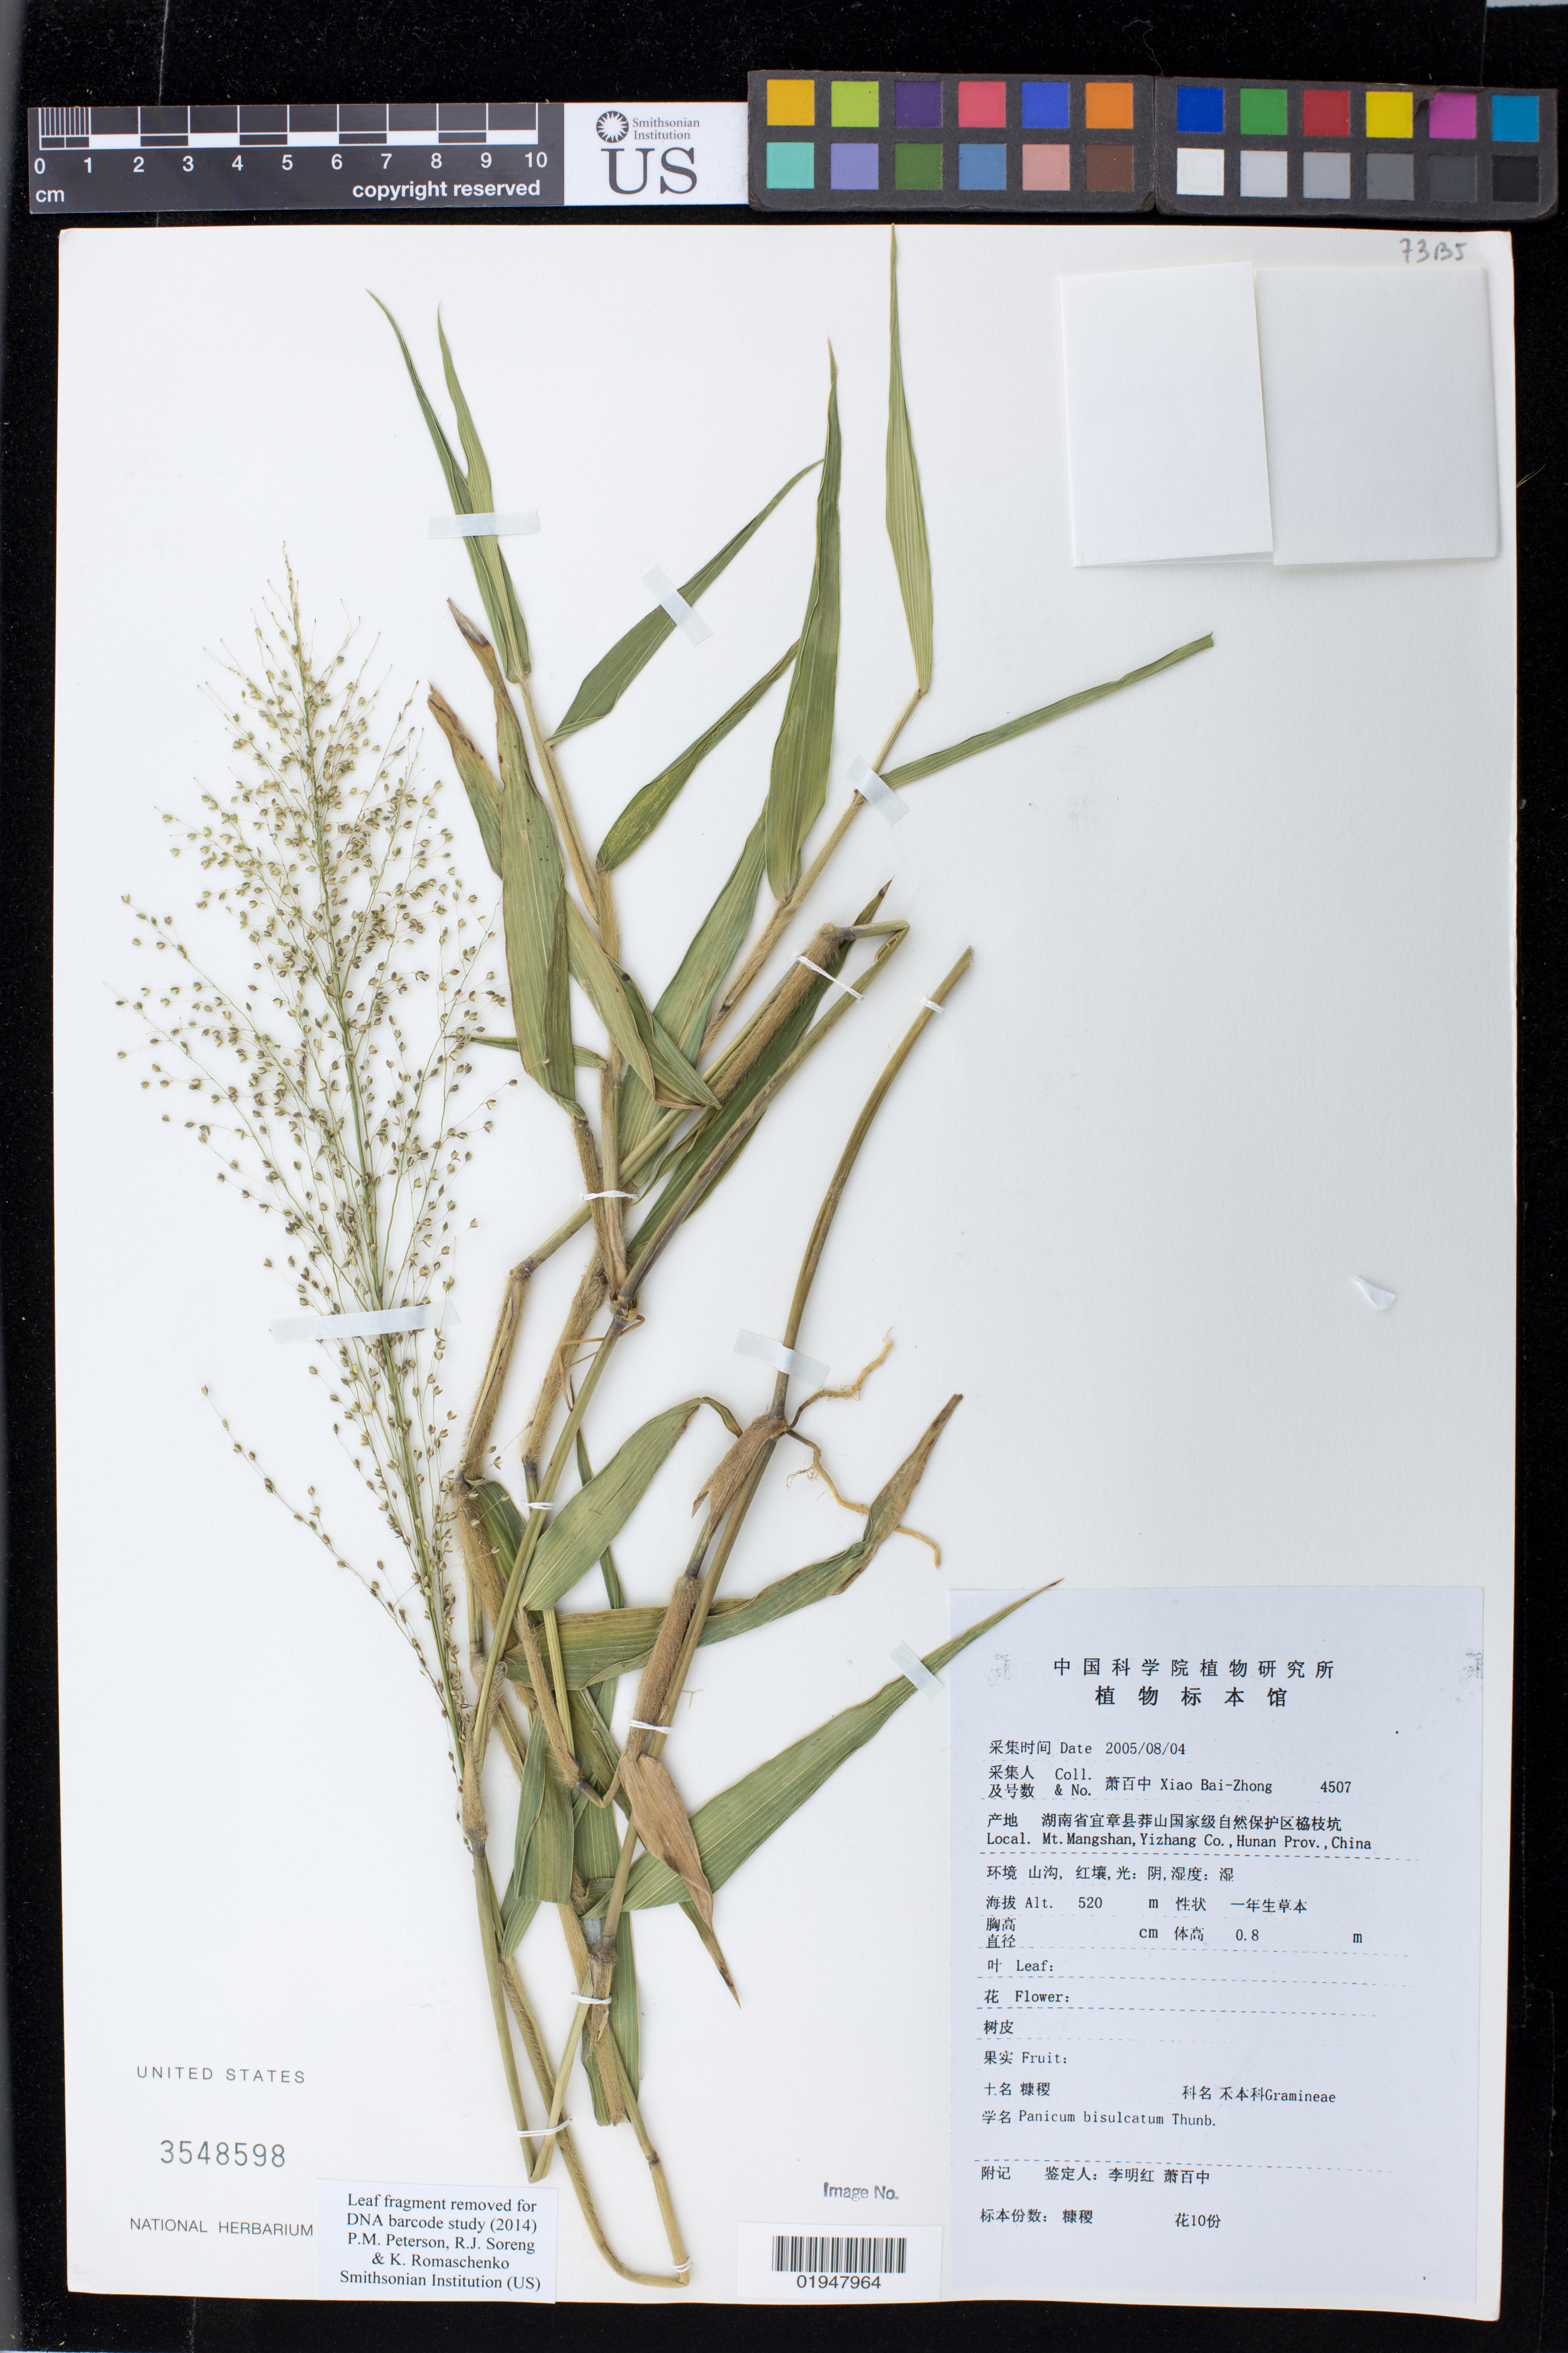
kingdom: Plantae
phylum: Tracheophyta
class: Liliopsida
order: Poales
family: Poaceae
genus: Panicum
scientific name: Panicum bisulcatum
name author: Thunb.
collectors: B. Z. Xiao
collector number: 4507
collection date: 2005-08-04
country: China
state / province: Hunan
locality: Mt. Mangshan, Yizhang Co.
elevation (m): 520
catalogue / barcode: US 3548598